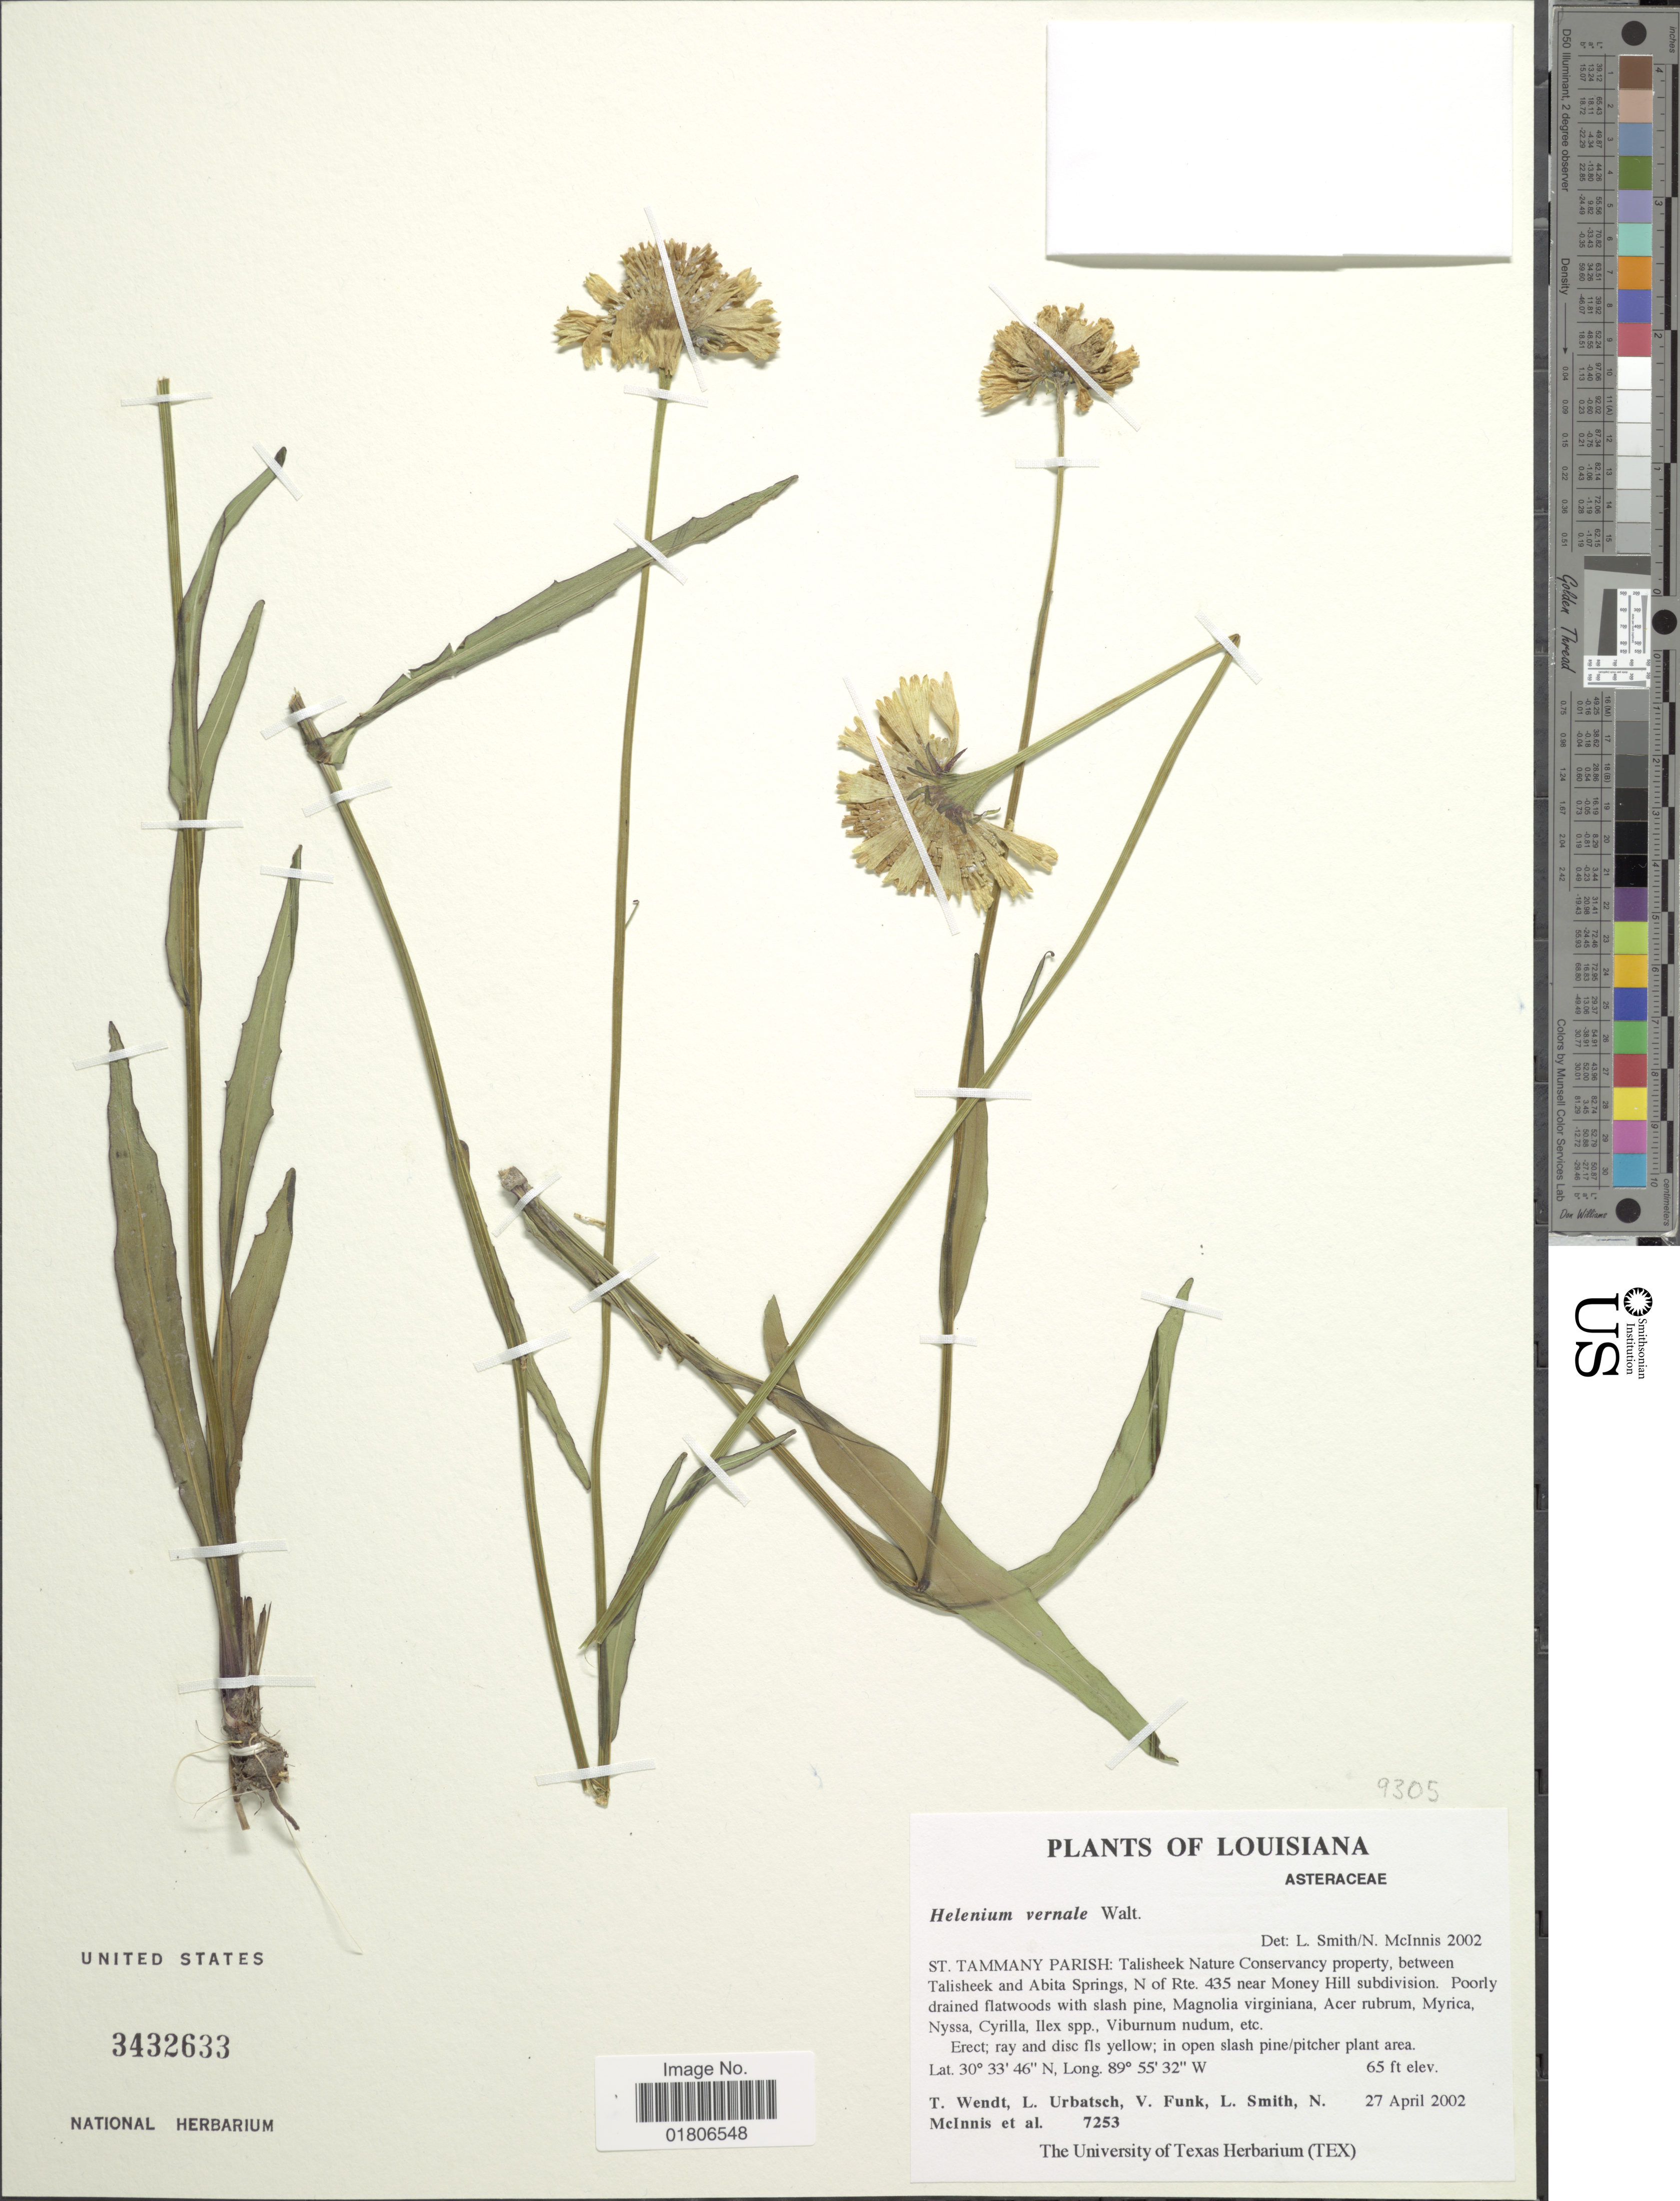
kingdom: Plantae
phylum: Tracheophyta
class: Magnoliopsida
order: Asterales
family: Asteraceae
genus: Helenium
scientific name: Helenium vernale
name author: Walter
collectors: T. L. Wendt, L. E. Urbatsch, V. Funk, L. Smith & et al.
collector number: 7253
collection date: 2002-04-27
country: United States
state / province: Louisiana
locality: St. Tammany Parish: Talisheek Nature Conservancy property, between Talisheek and Abita Springs, N of Rte. 435 near Money Hill subdivision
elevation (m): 20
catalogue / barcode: US 3432633